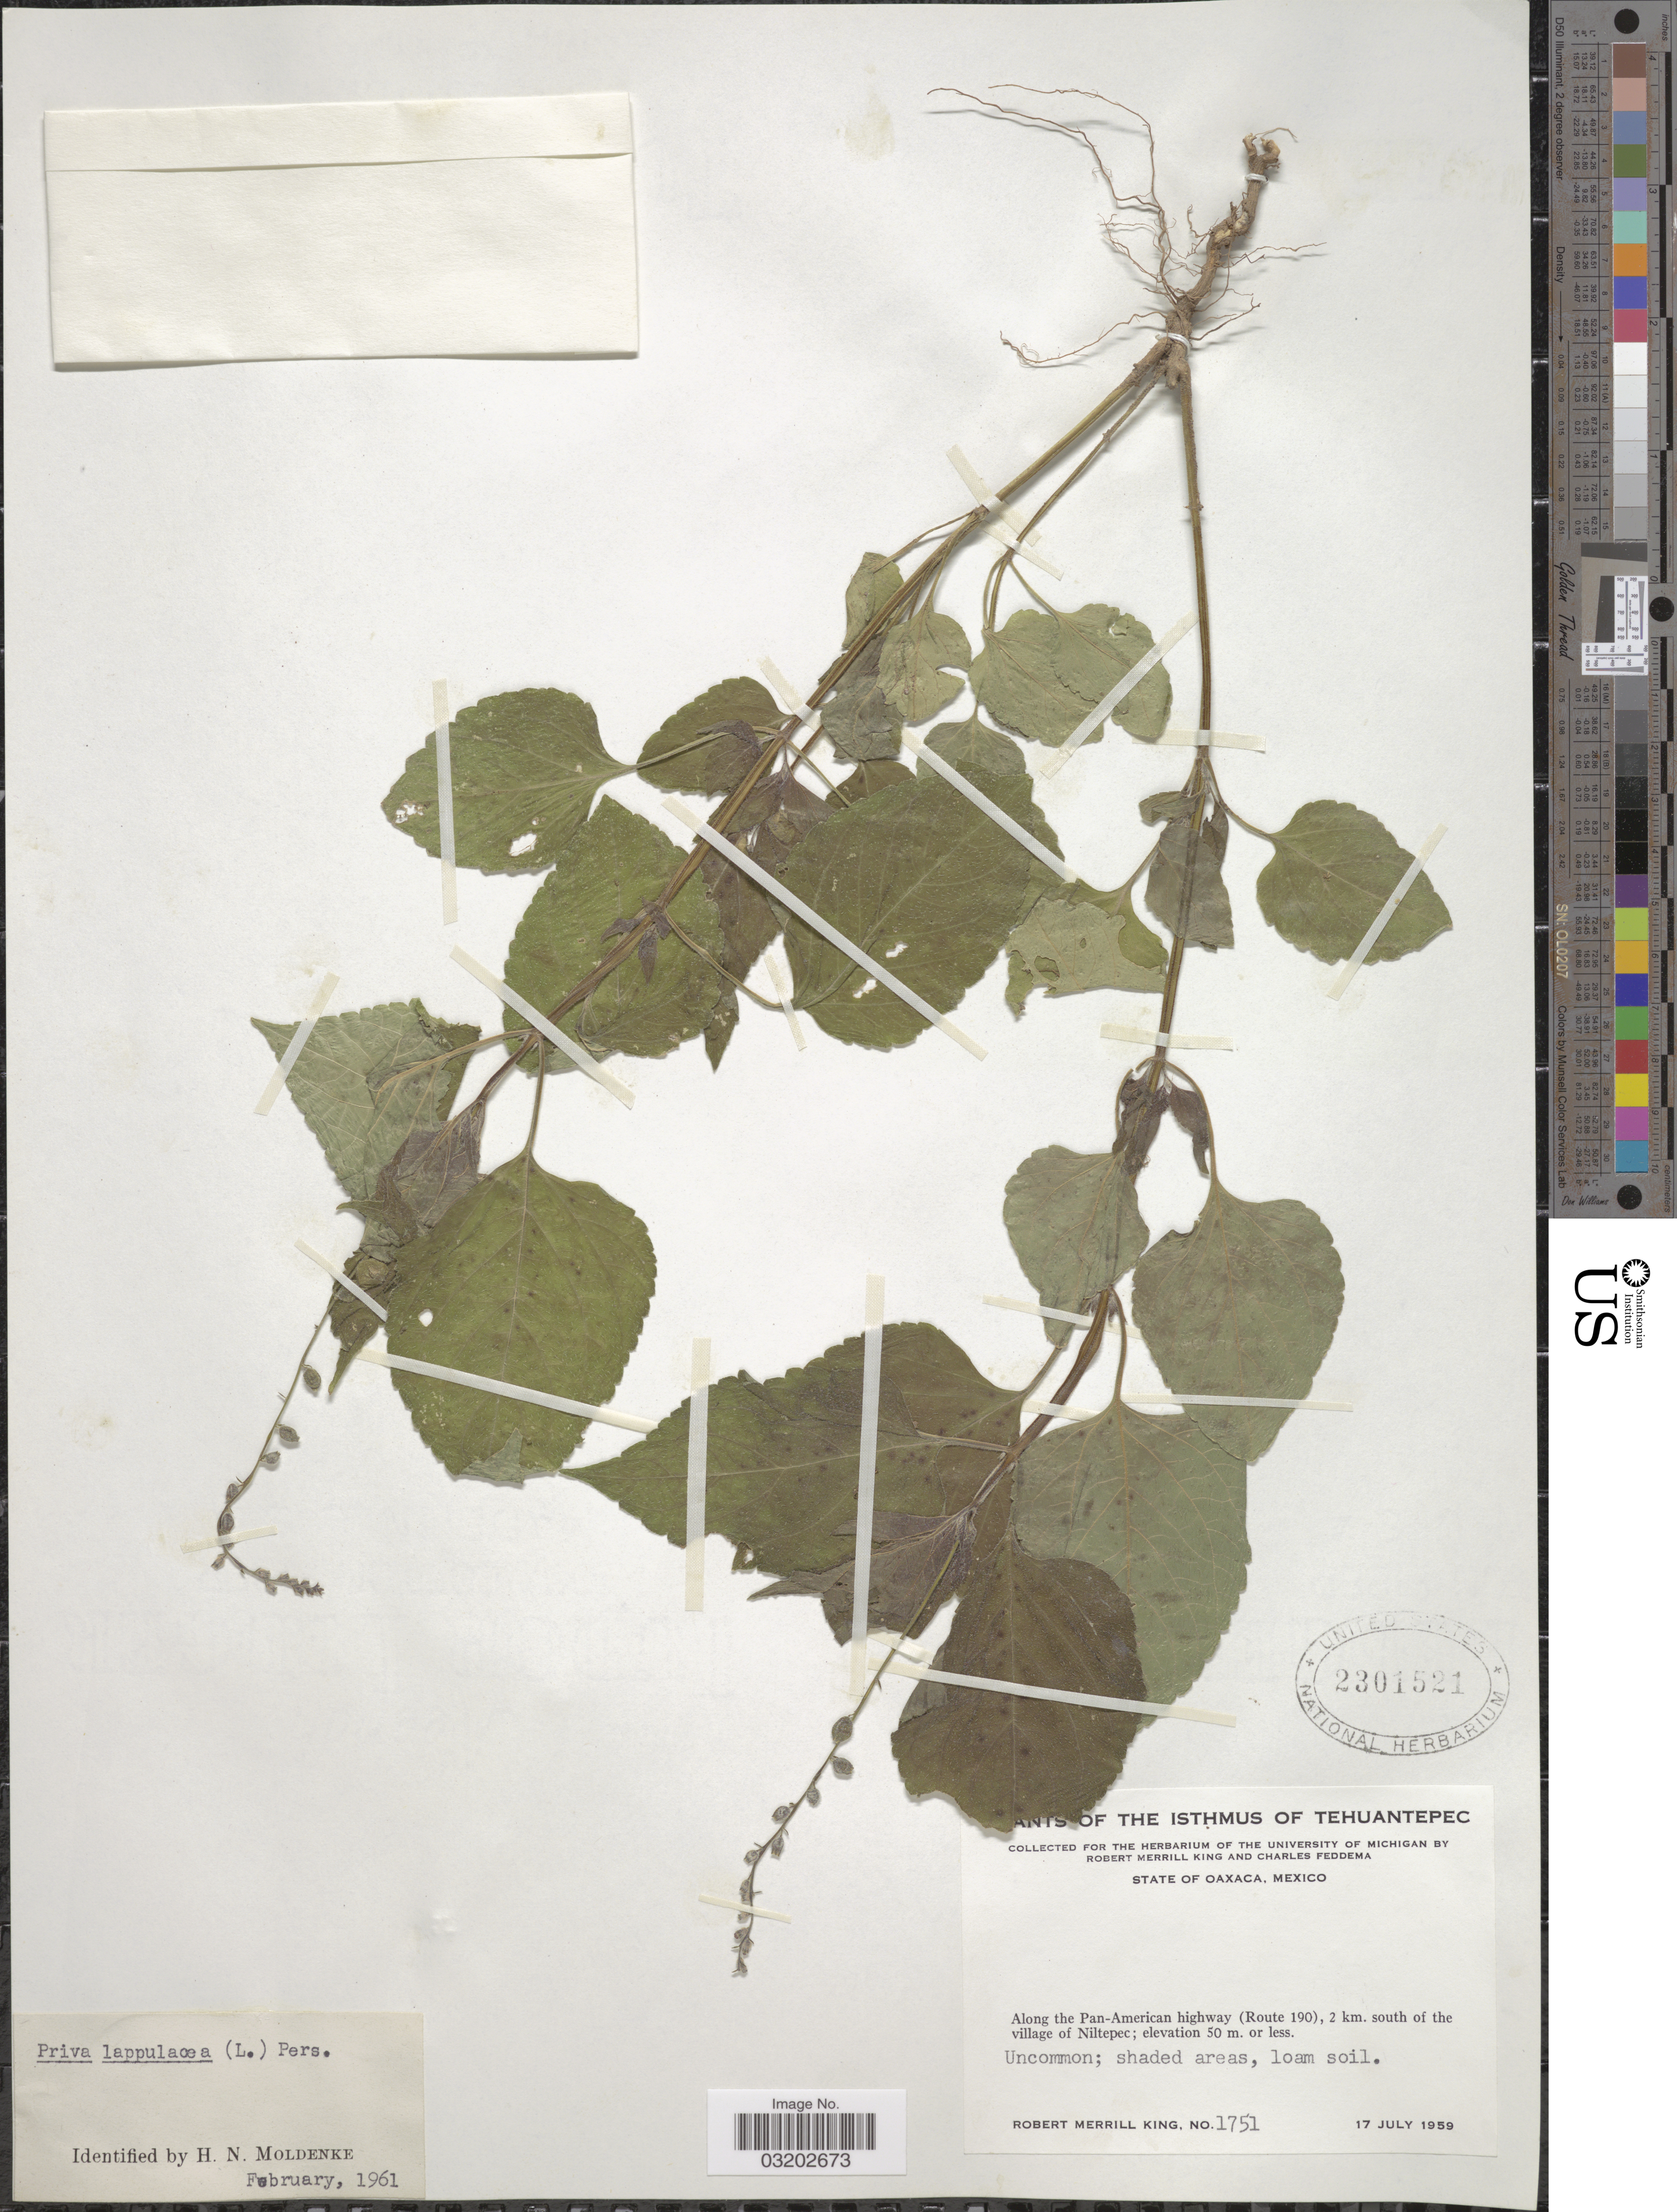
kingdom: Plantae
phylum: Tracheophyta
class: Magnoliopsida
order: Lamiales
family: Verbenaceae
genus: Priva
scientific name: Priva lappulacea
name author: (L.) Pers.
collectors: R. M. King & C. Feddema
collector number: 1751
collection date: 1959-07-17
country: Mexico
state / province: Oaxaca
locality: The Isthmus of Tehuantepec. Along the Pan-American highway (Route 190), 2 km. south of the village of Niltepec.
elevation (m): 50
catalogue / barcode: US 2301521